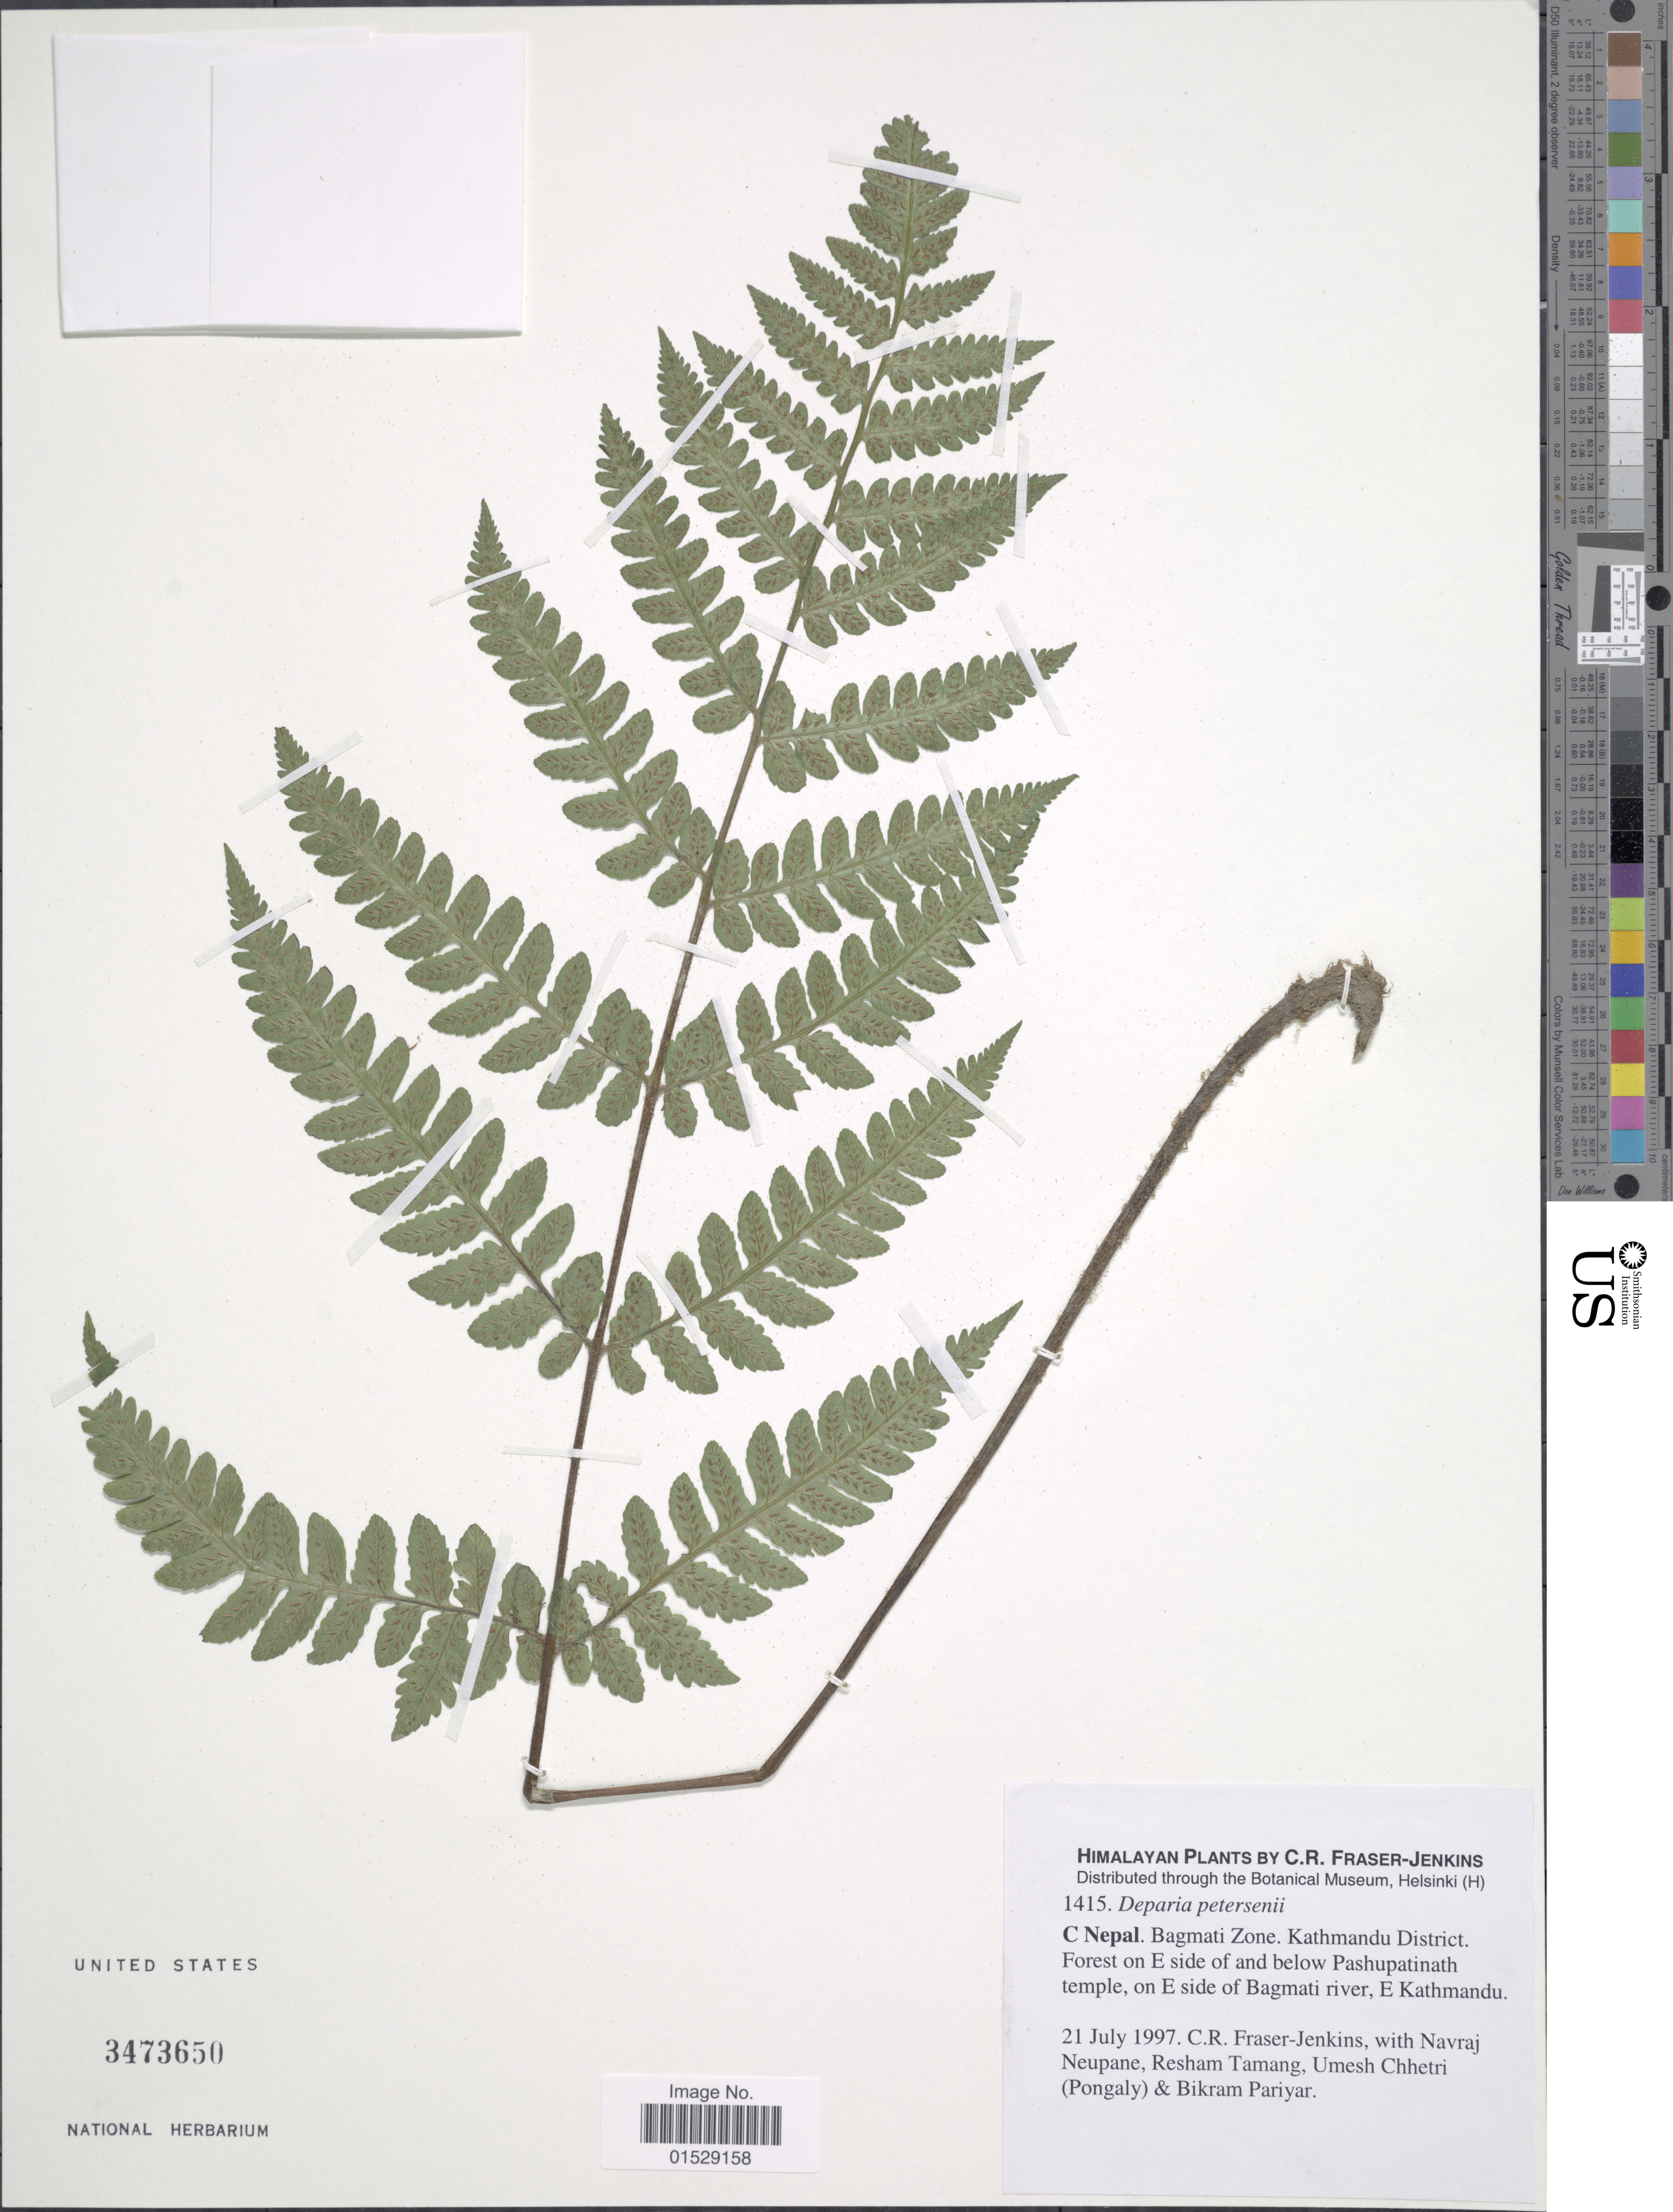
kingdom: Plantae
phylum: Tracheophyta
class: Polypodiopsida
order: Polypodiales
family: Athyriaceae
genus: Deparia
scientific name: Deparia petersenii var. petersenii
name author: (Kunze) M. Kato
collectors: C. R. Fraser-Jenkins, N. Neupane, R. Tamang, U. Chhetri & B. Pariyar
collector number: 1415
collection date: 1997-07-21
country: Nepal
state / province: Bagmati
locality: Himalaya, C. Nepal, Bagmati Zone, Kathmandu District, forest on E side of and below Pashupatinath temple, on E side of Bagmati river, E Kathmandu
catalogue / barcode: US 3473650